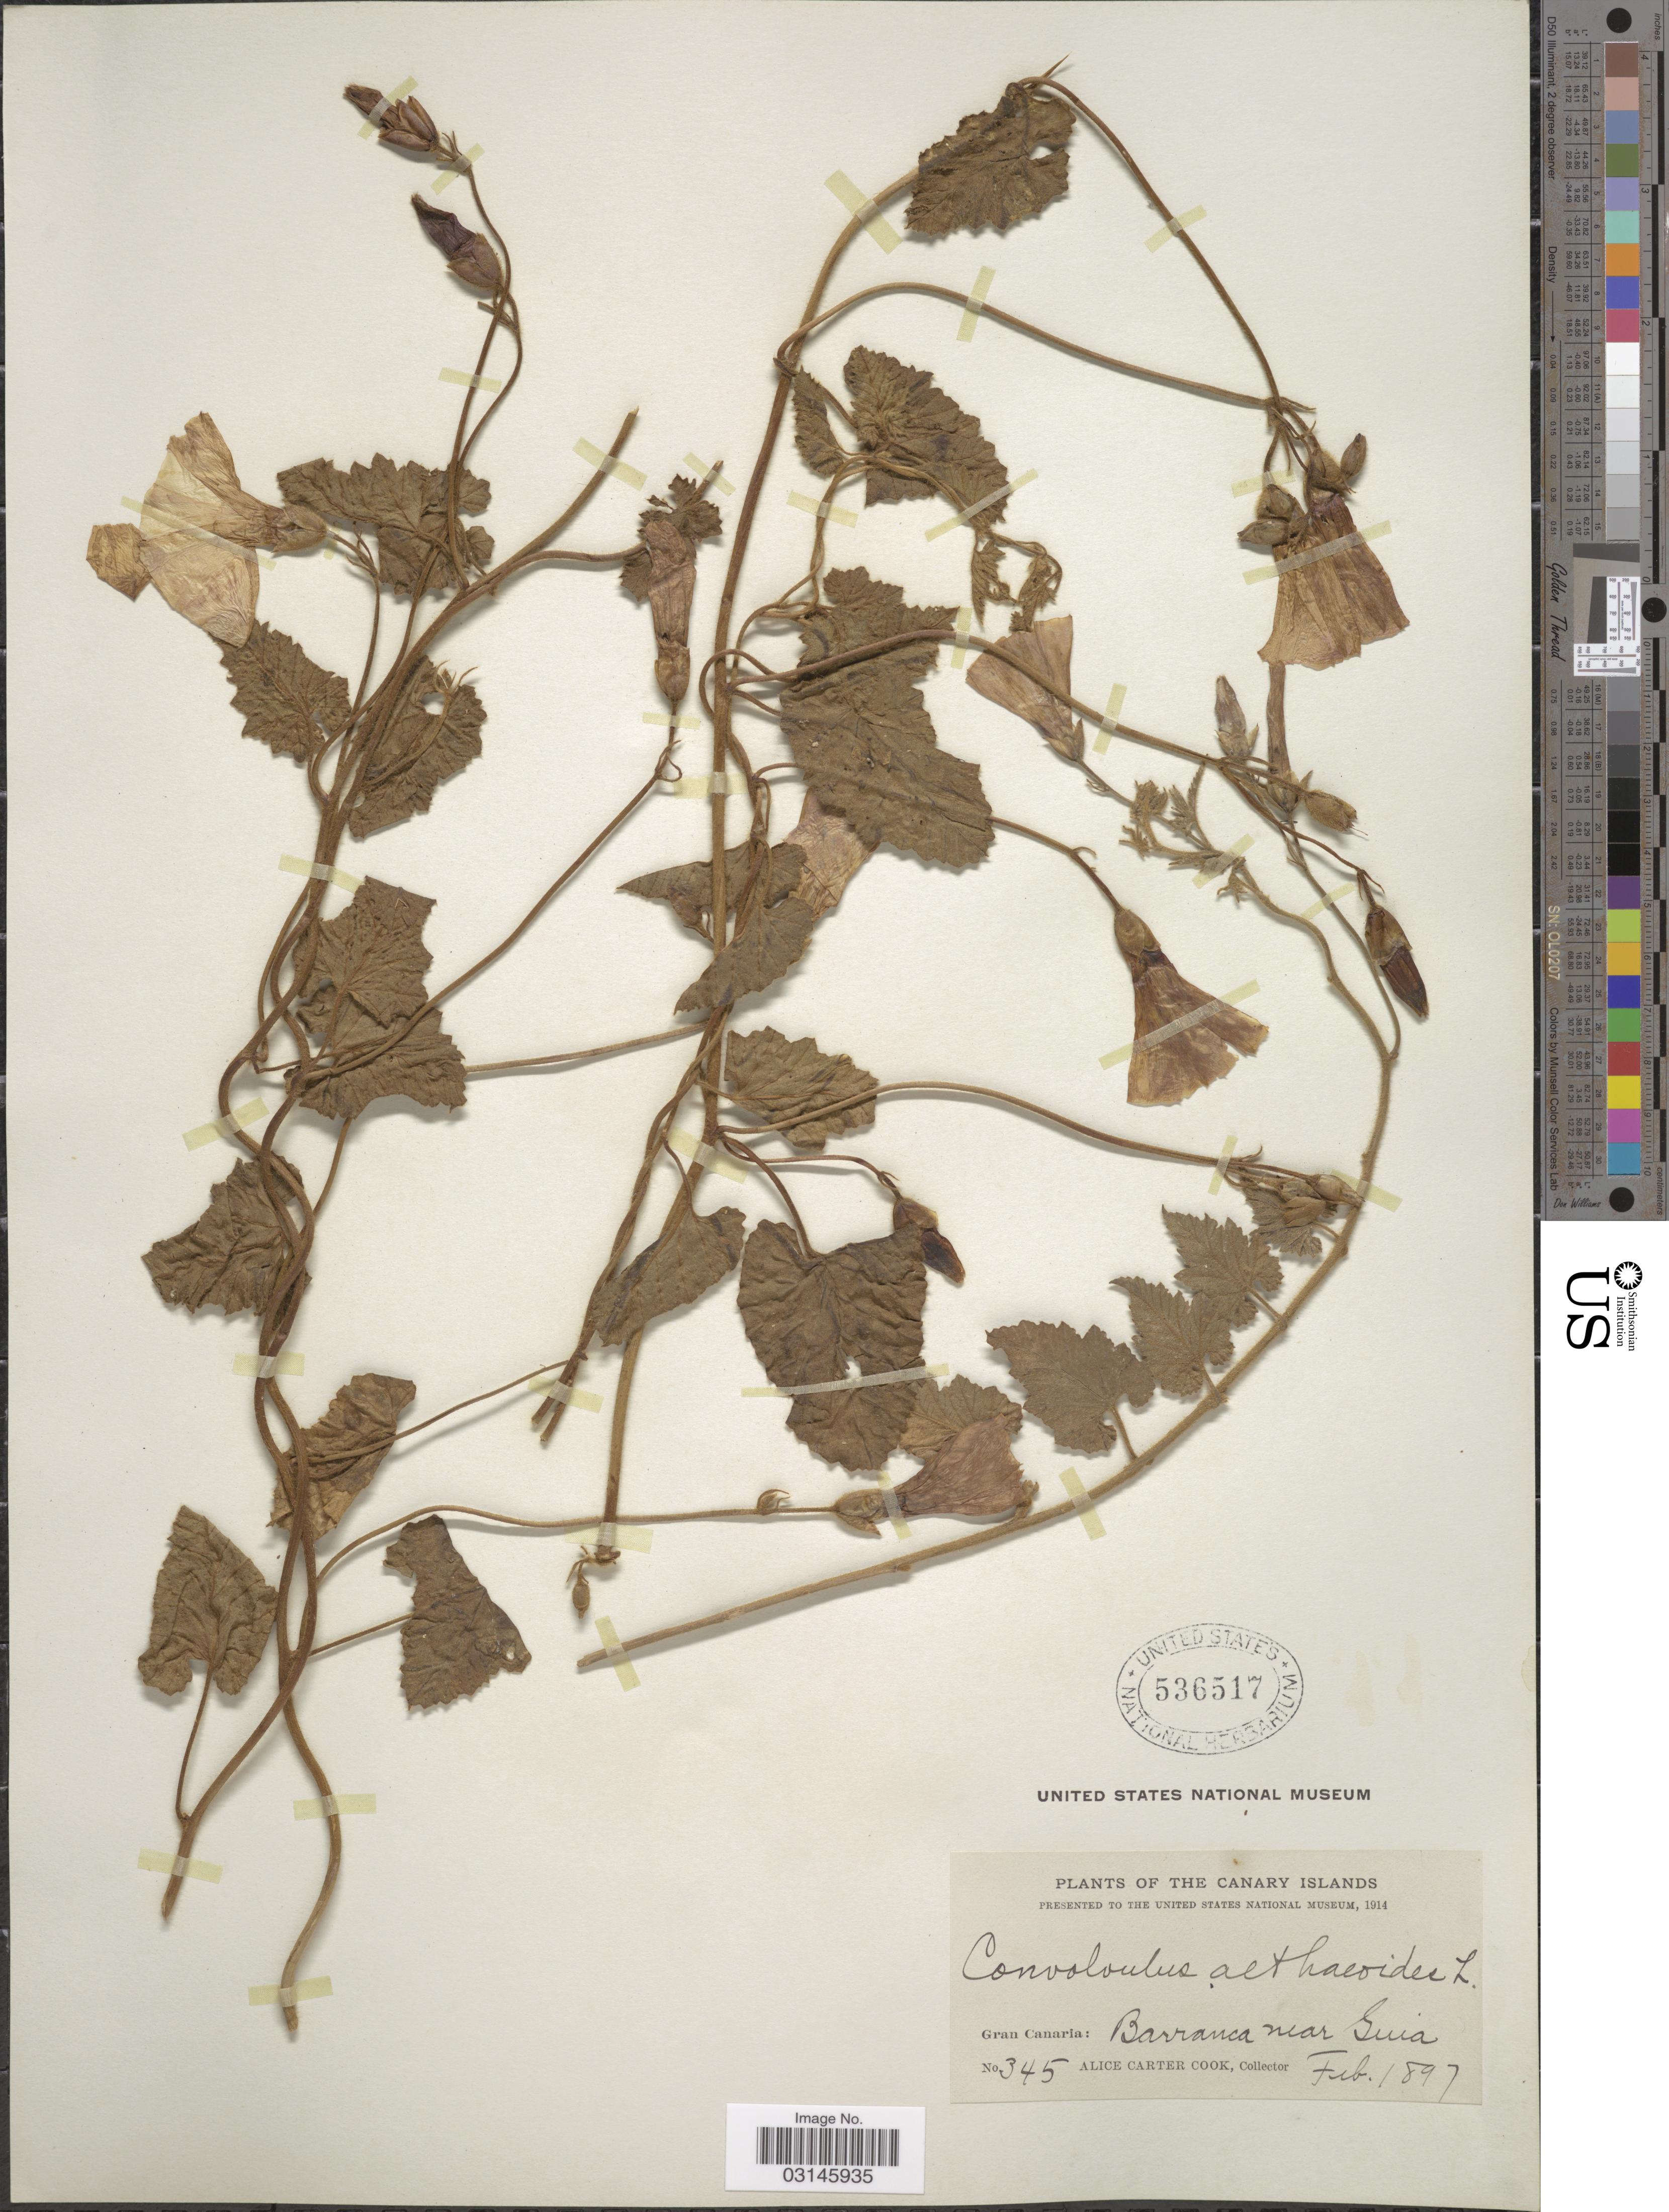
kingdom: Plantae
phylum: Tracheophyta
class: Magnoliopsida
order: Solanales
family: Convolvulaceae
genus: Convolvulus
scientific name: Convolvulus althaeoides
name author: L.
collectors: Alice C. Cook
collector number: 345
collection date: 1897-02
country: Spain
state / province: Canarias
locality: The Canary Islands, Grand Canaria: Barranca near Guia.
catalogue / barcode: US 536517